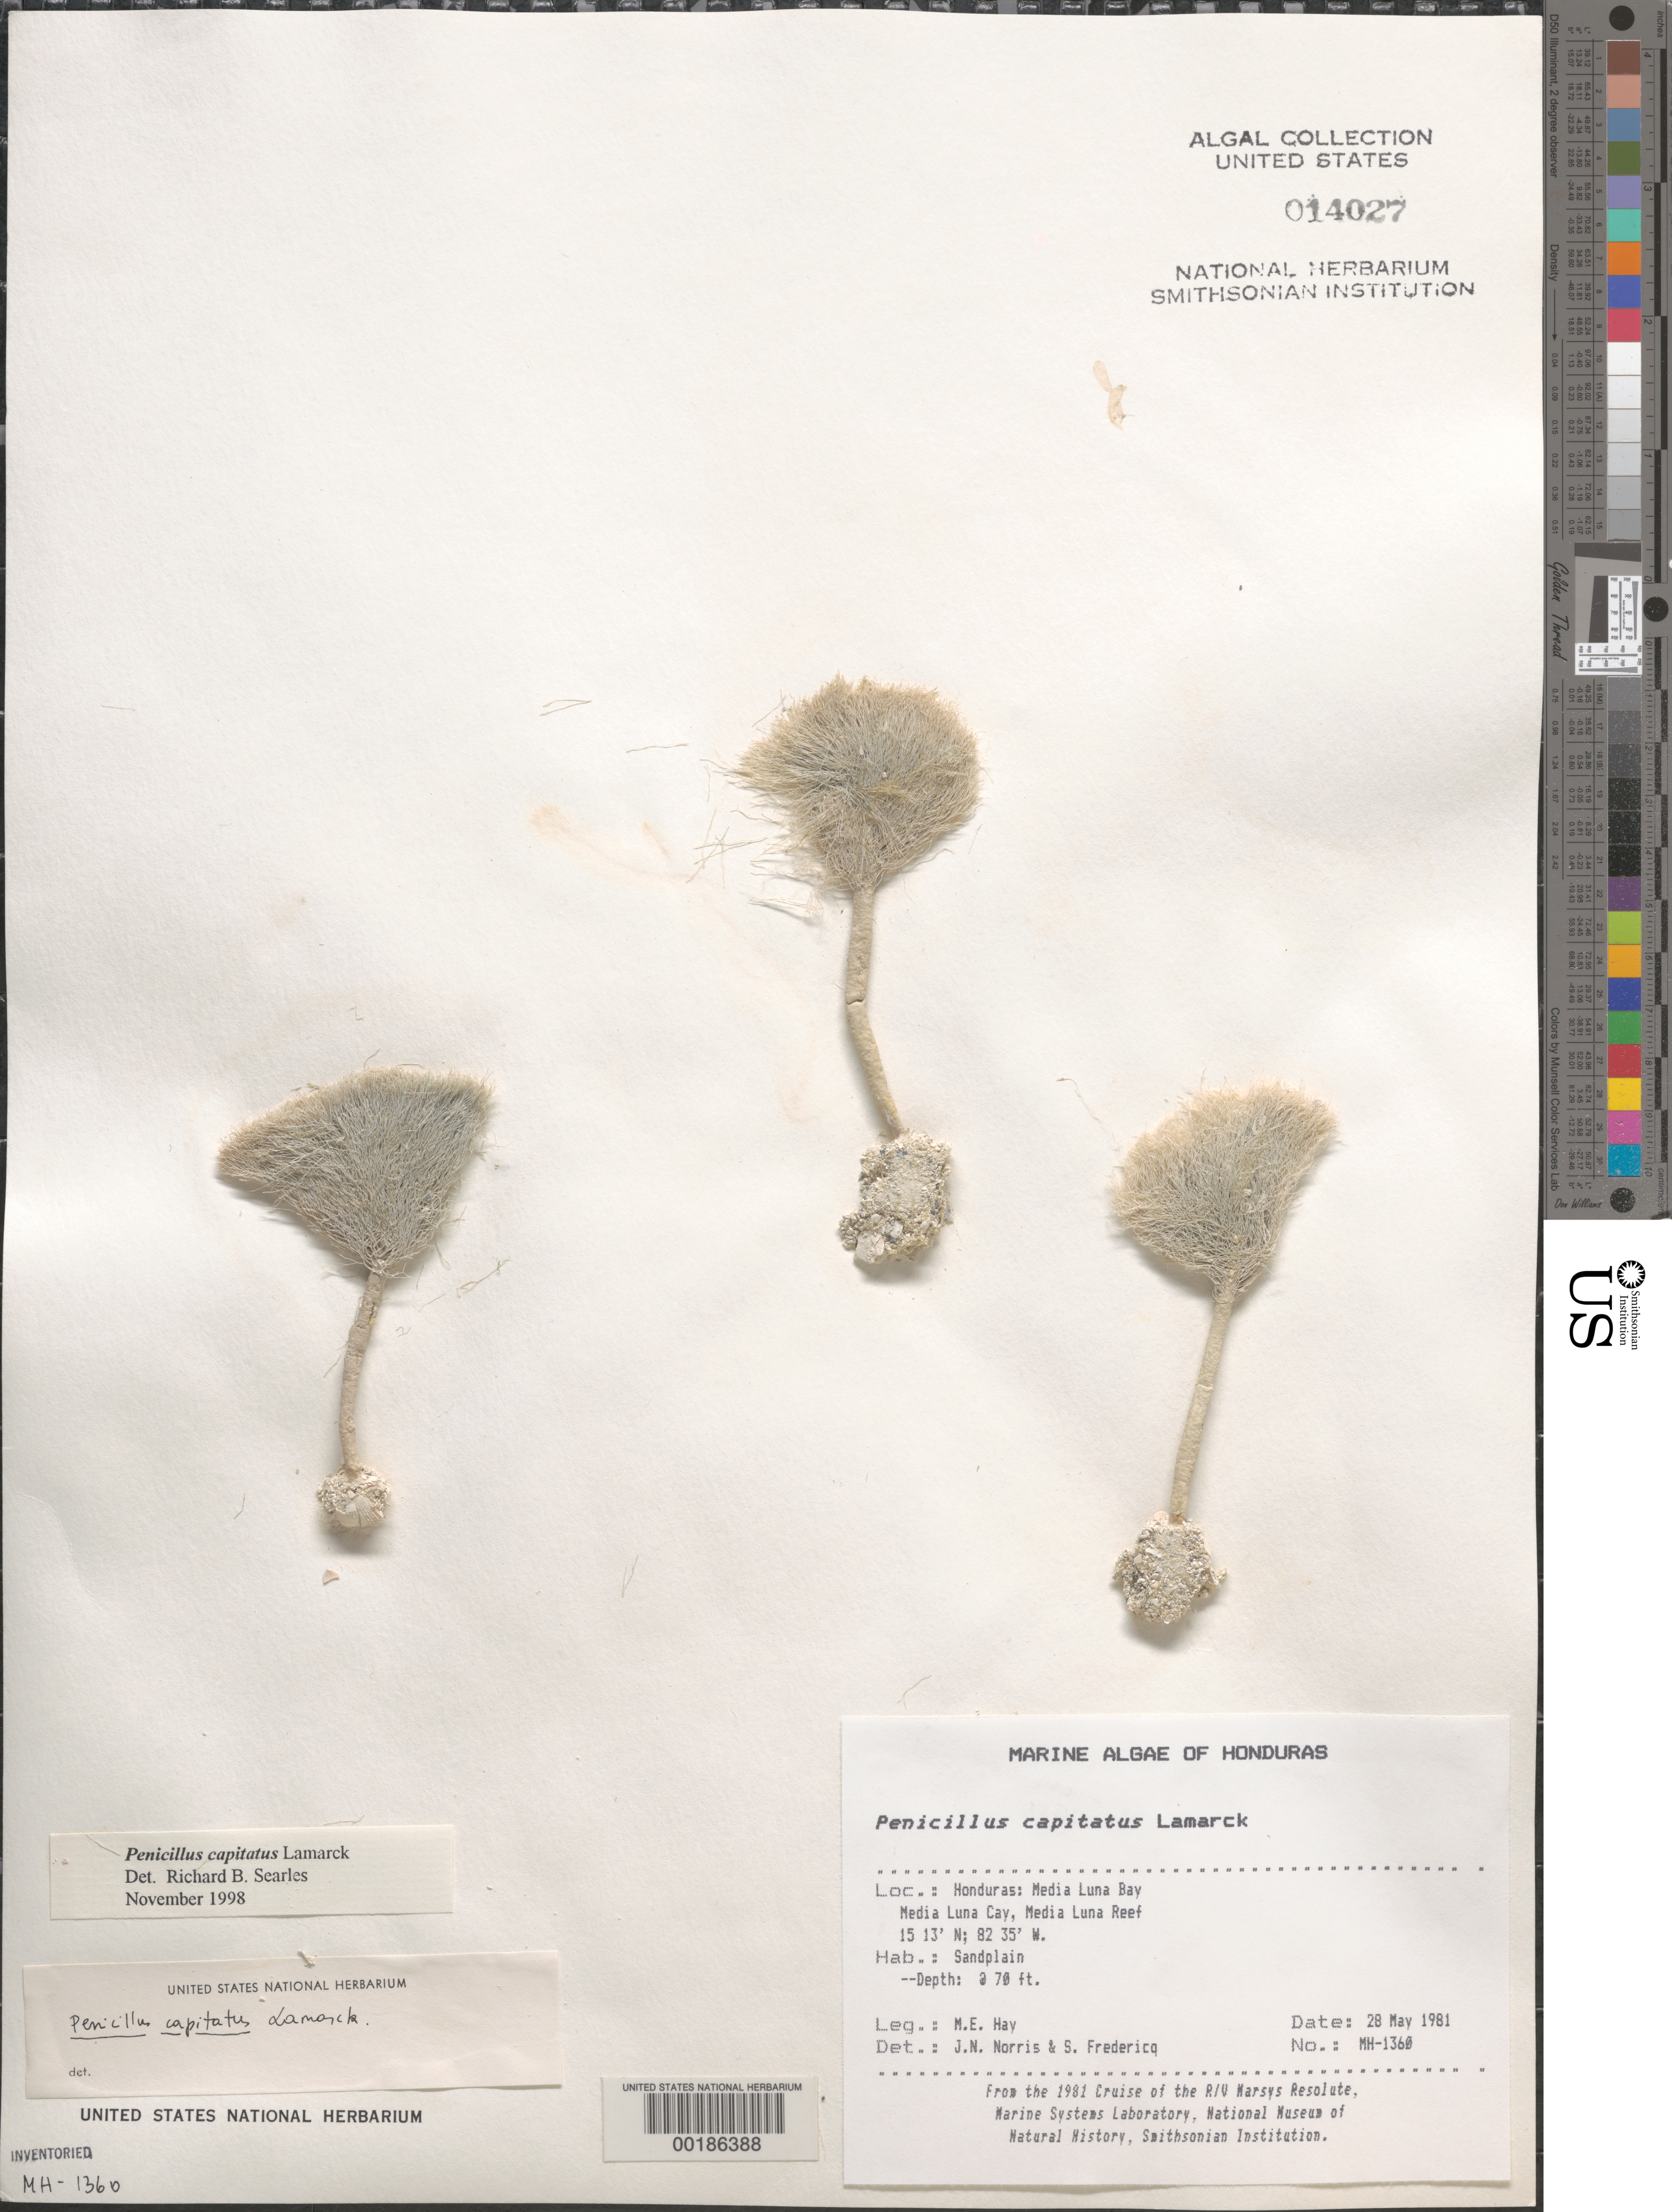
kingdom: Plantae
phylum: Chlorophyta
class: Ulvophyceae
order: Bryopsidales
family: Udoteaceae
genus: Penicillus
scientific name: Penicillus capitatus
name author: Lam.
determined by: Norris, J. N.; Fredericq, S.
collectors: M. E. Hay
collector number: MEH-1360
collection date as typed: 28 May 1981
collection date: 1981-05-28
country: Honduras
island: Media Luna Cay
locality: Media Luna Bay, Media Luna Reef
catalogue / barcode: US 14027